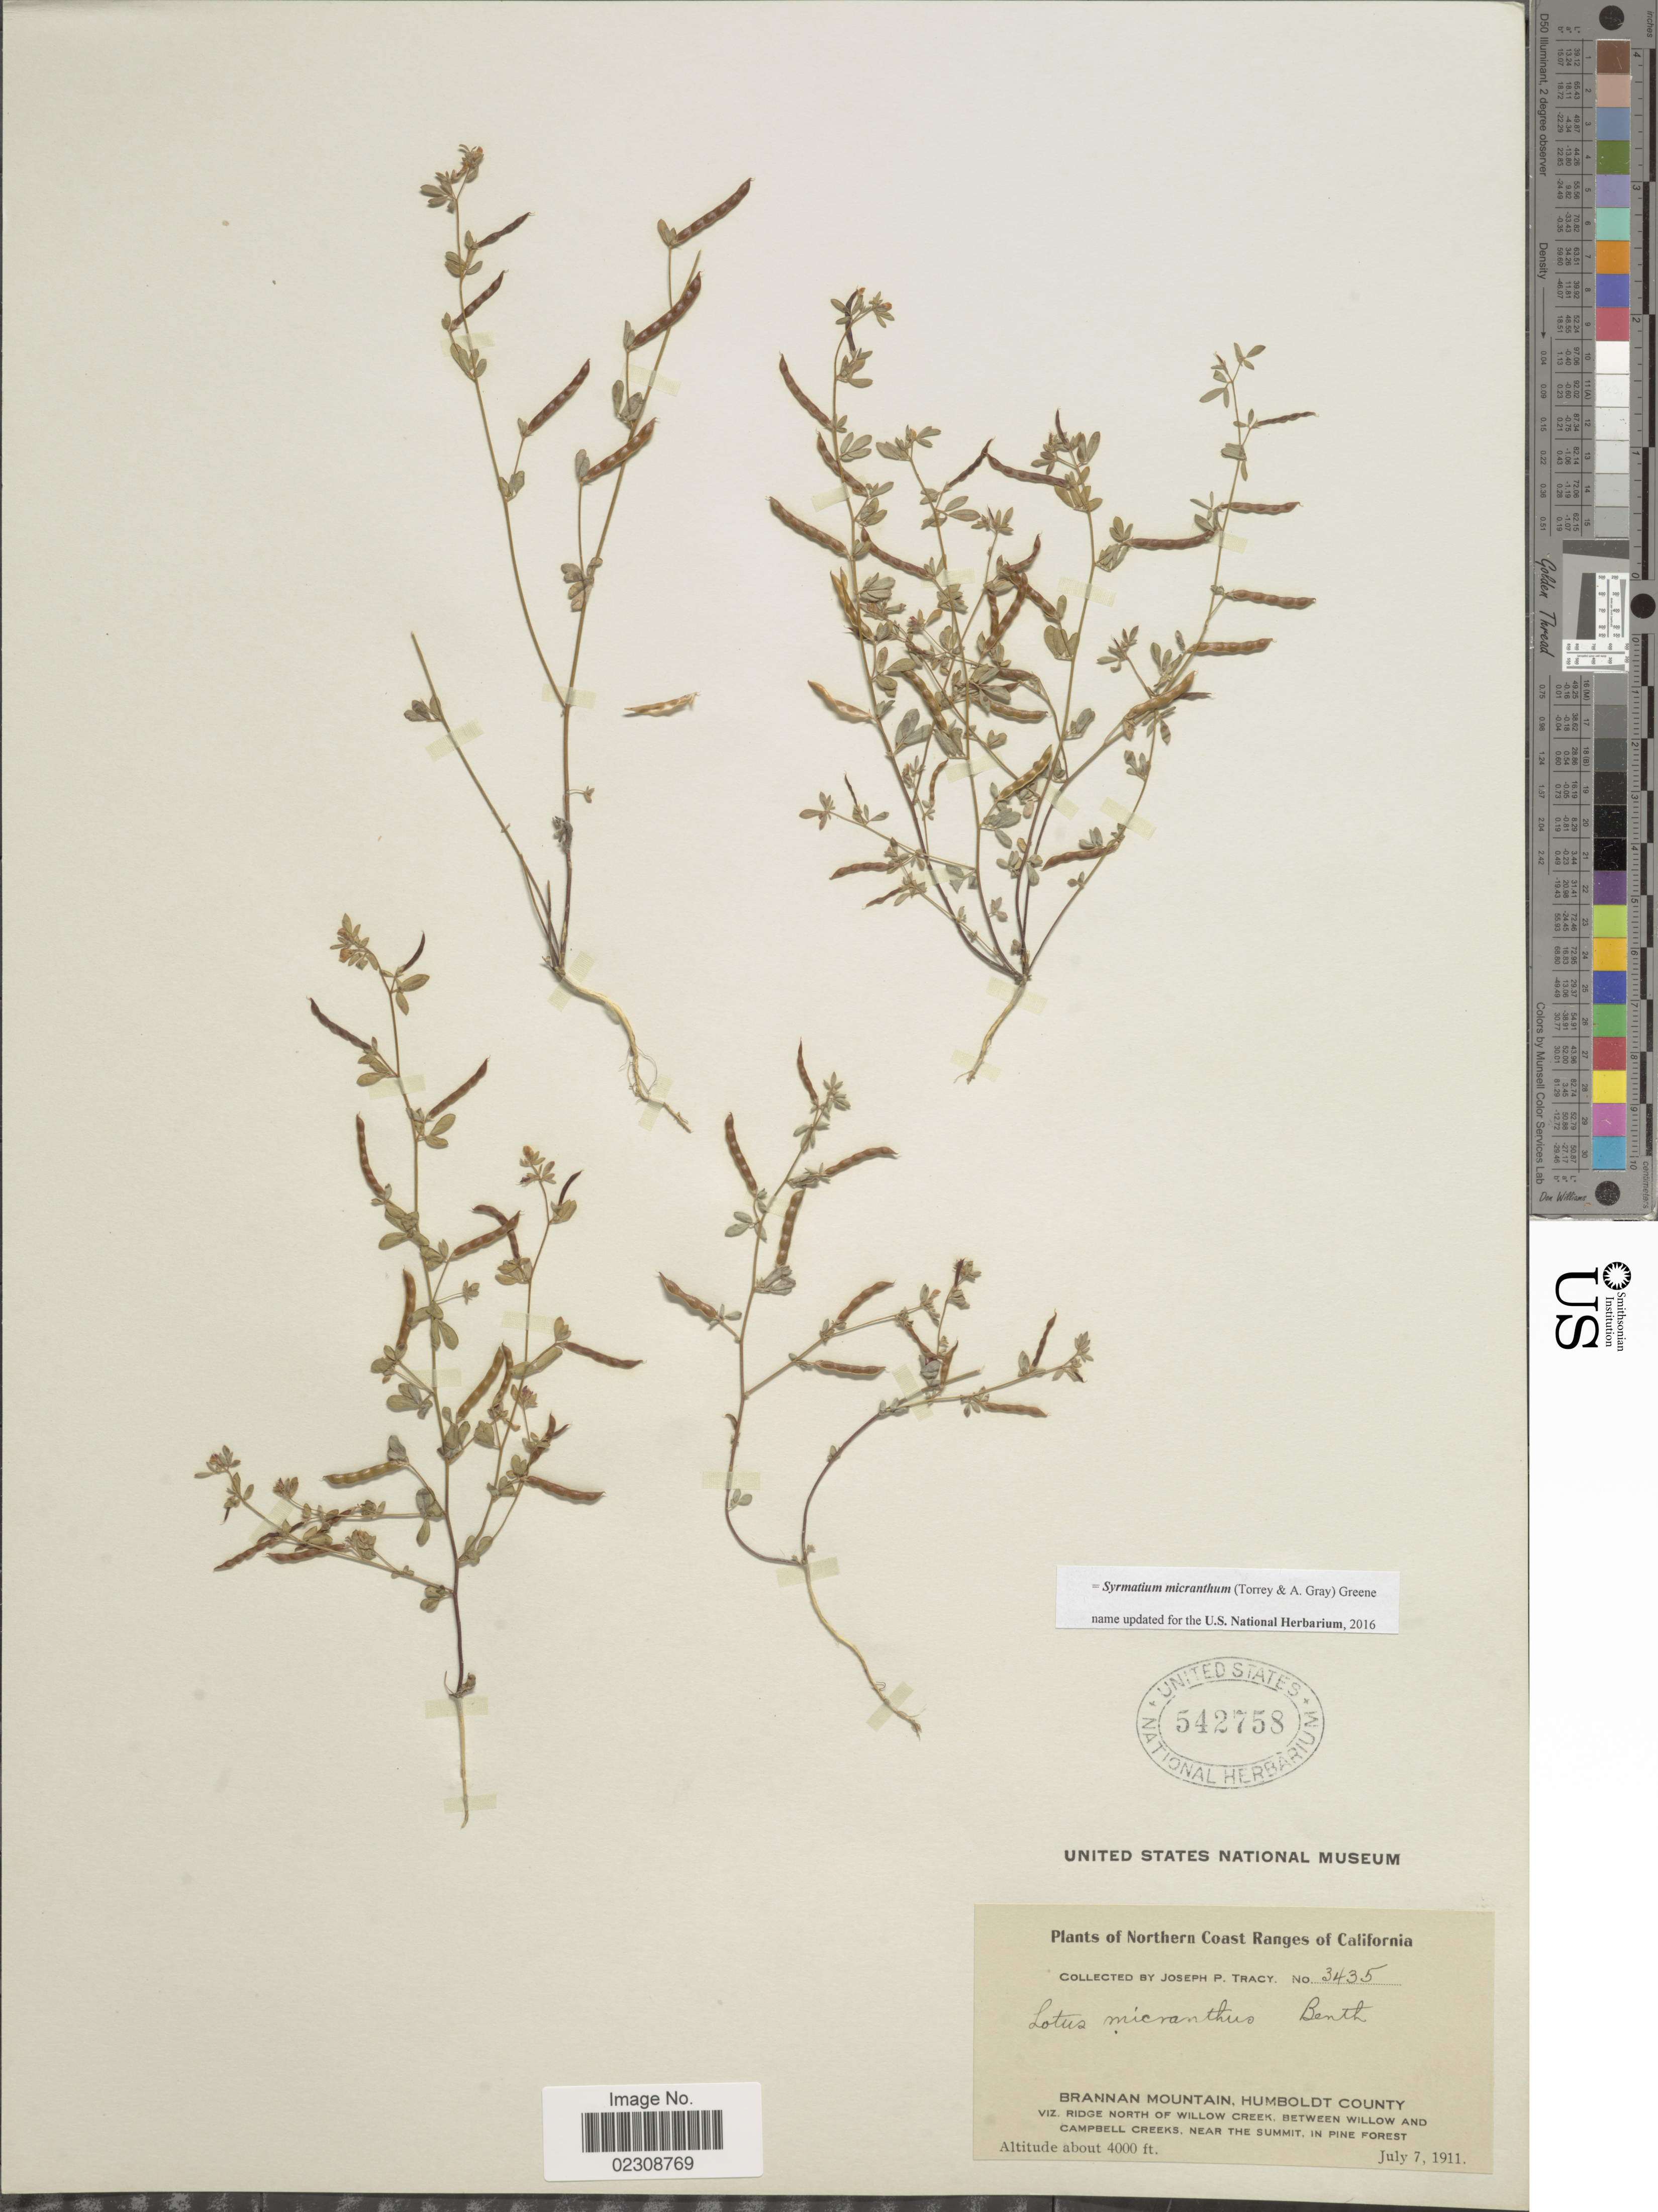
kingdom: Plantae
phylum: Tracheophyta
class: Magnoliopsida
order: Fabales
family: Fabaceae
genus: Syrmatium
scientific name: Syrmatium micranthum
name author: (Torr. & A. Gray) Greene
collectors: J. Tracy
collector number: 3435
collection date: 1911-07-07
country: United States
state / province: California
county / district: Humboldt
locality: Northern Coast Ranges. Brannan Mountain, Humboldt County. Viz. Ridge north of WIllow Creek, between Willow and Campbell Creeks, near the summit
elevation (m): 1219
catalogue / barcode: US 542758